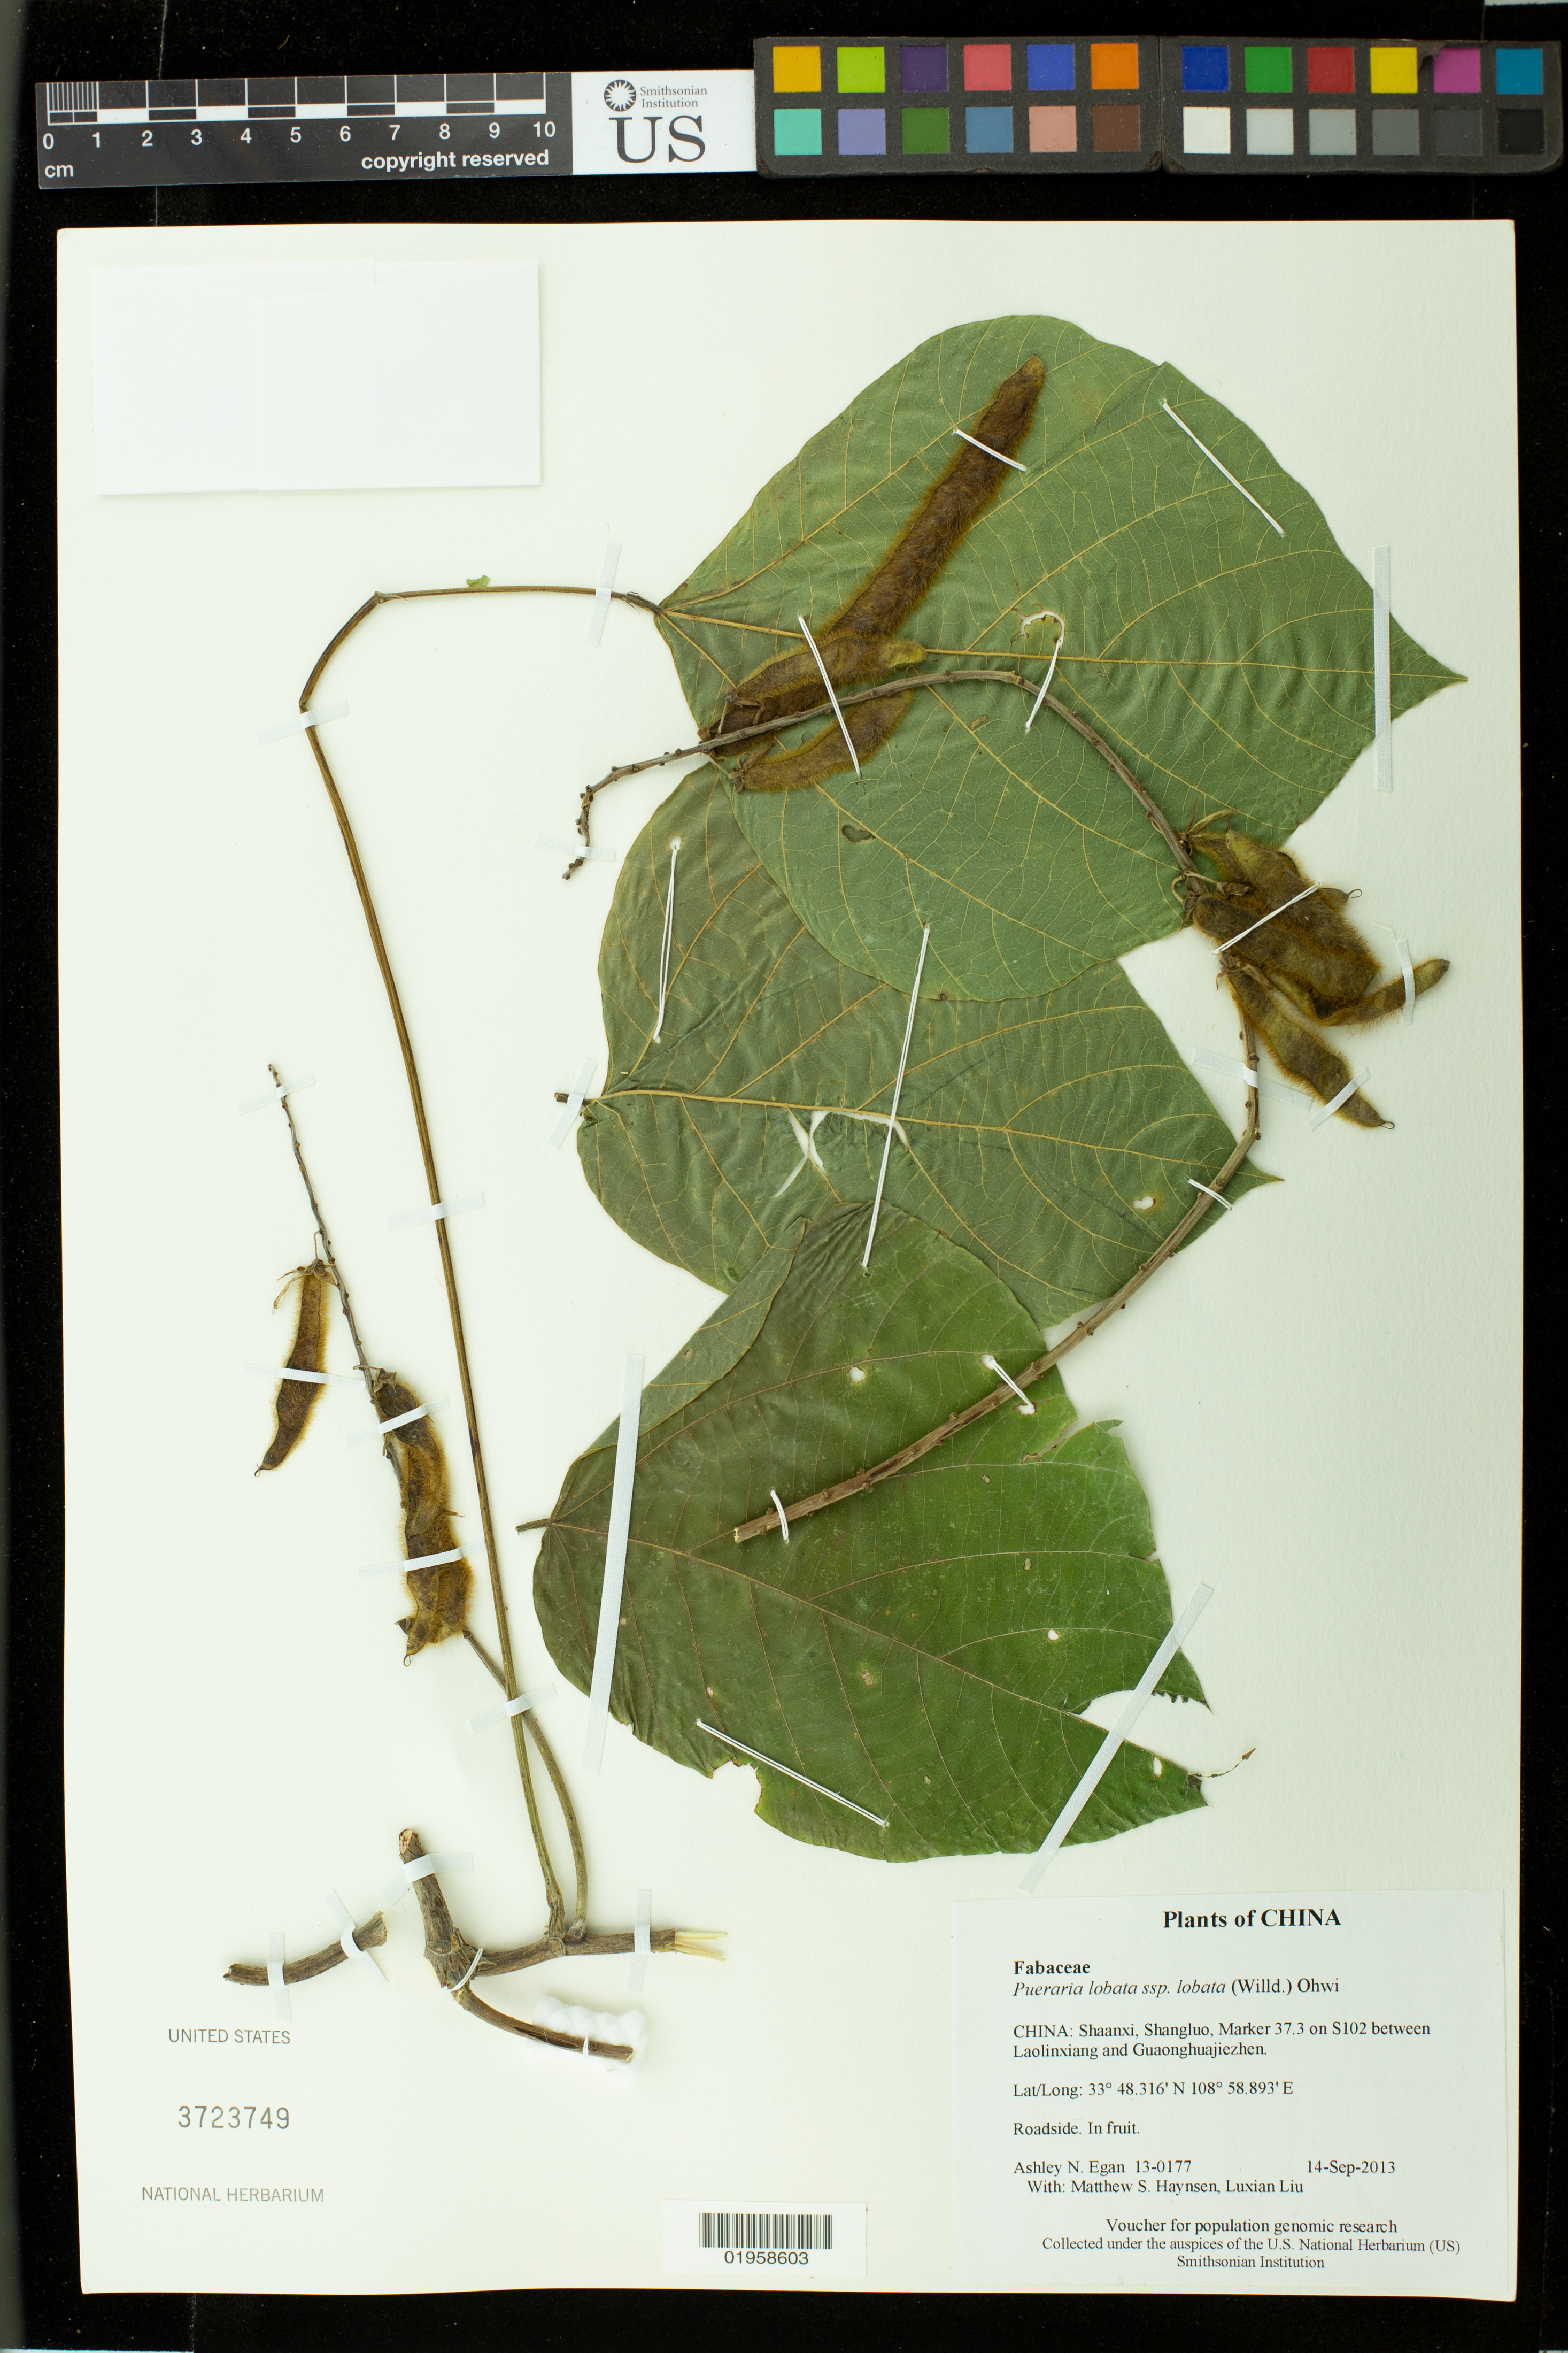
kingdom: Plantae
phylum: Tracheophyta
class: Magnoliopsida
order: Fabales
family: Fabaceae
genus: Pueraria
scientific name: Pueraria lobata subsp. lobata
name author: (Willd.) Ohwi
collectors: A. N. Egan, M. Hansen & L. Liu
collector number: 13-0177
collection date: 2013-09-14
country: China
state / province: Shaanxi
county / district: Shangluo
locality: Marker 37.3 on S102 between Laolinxiang and Guaonghuajiezhen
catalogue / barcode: US 3723749